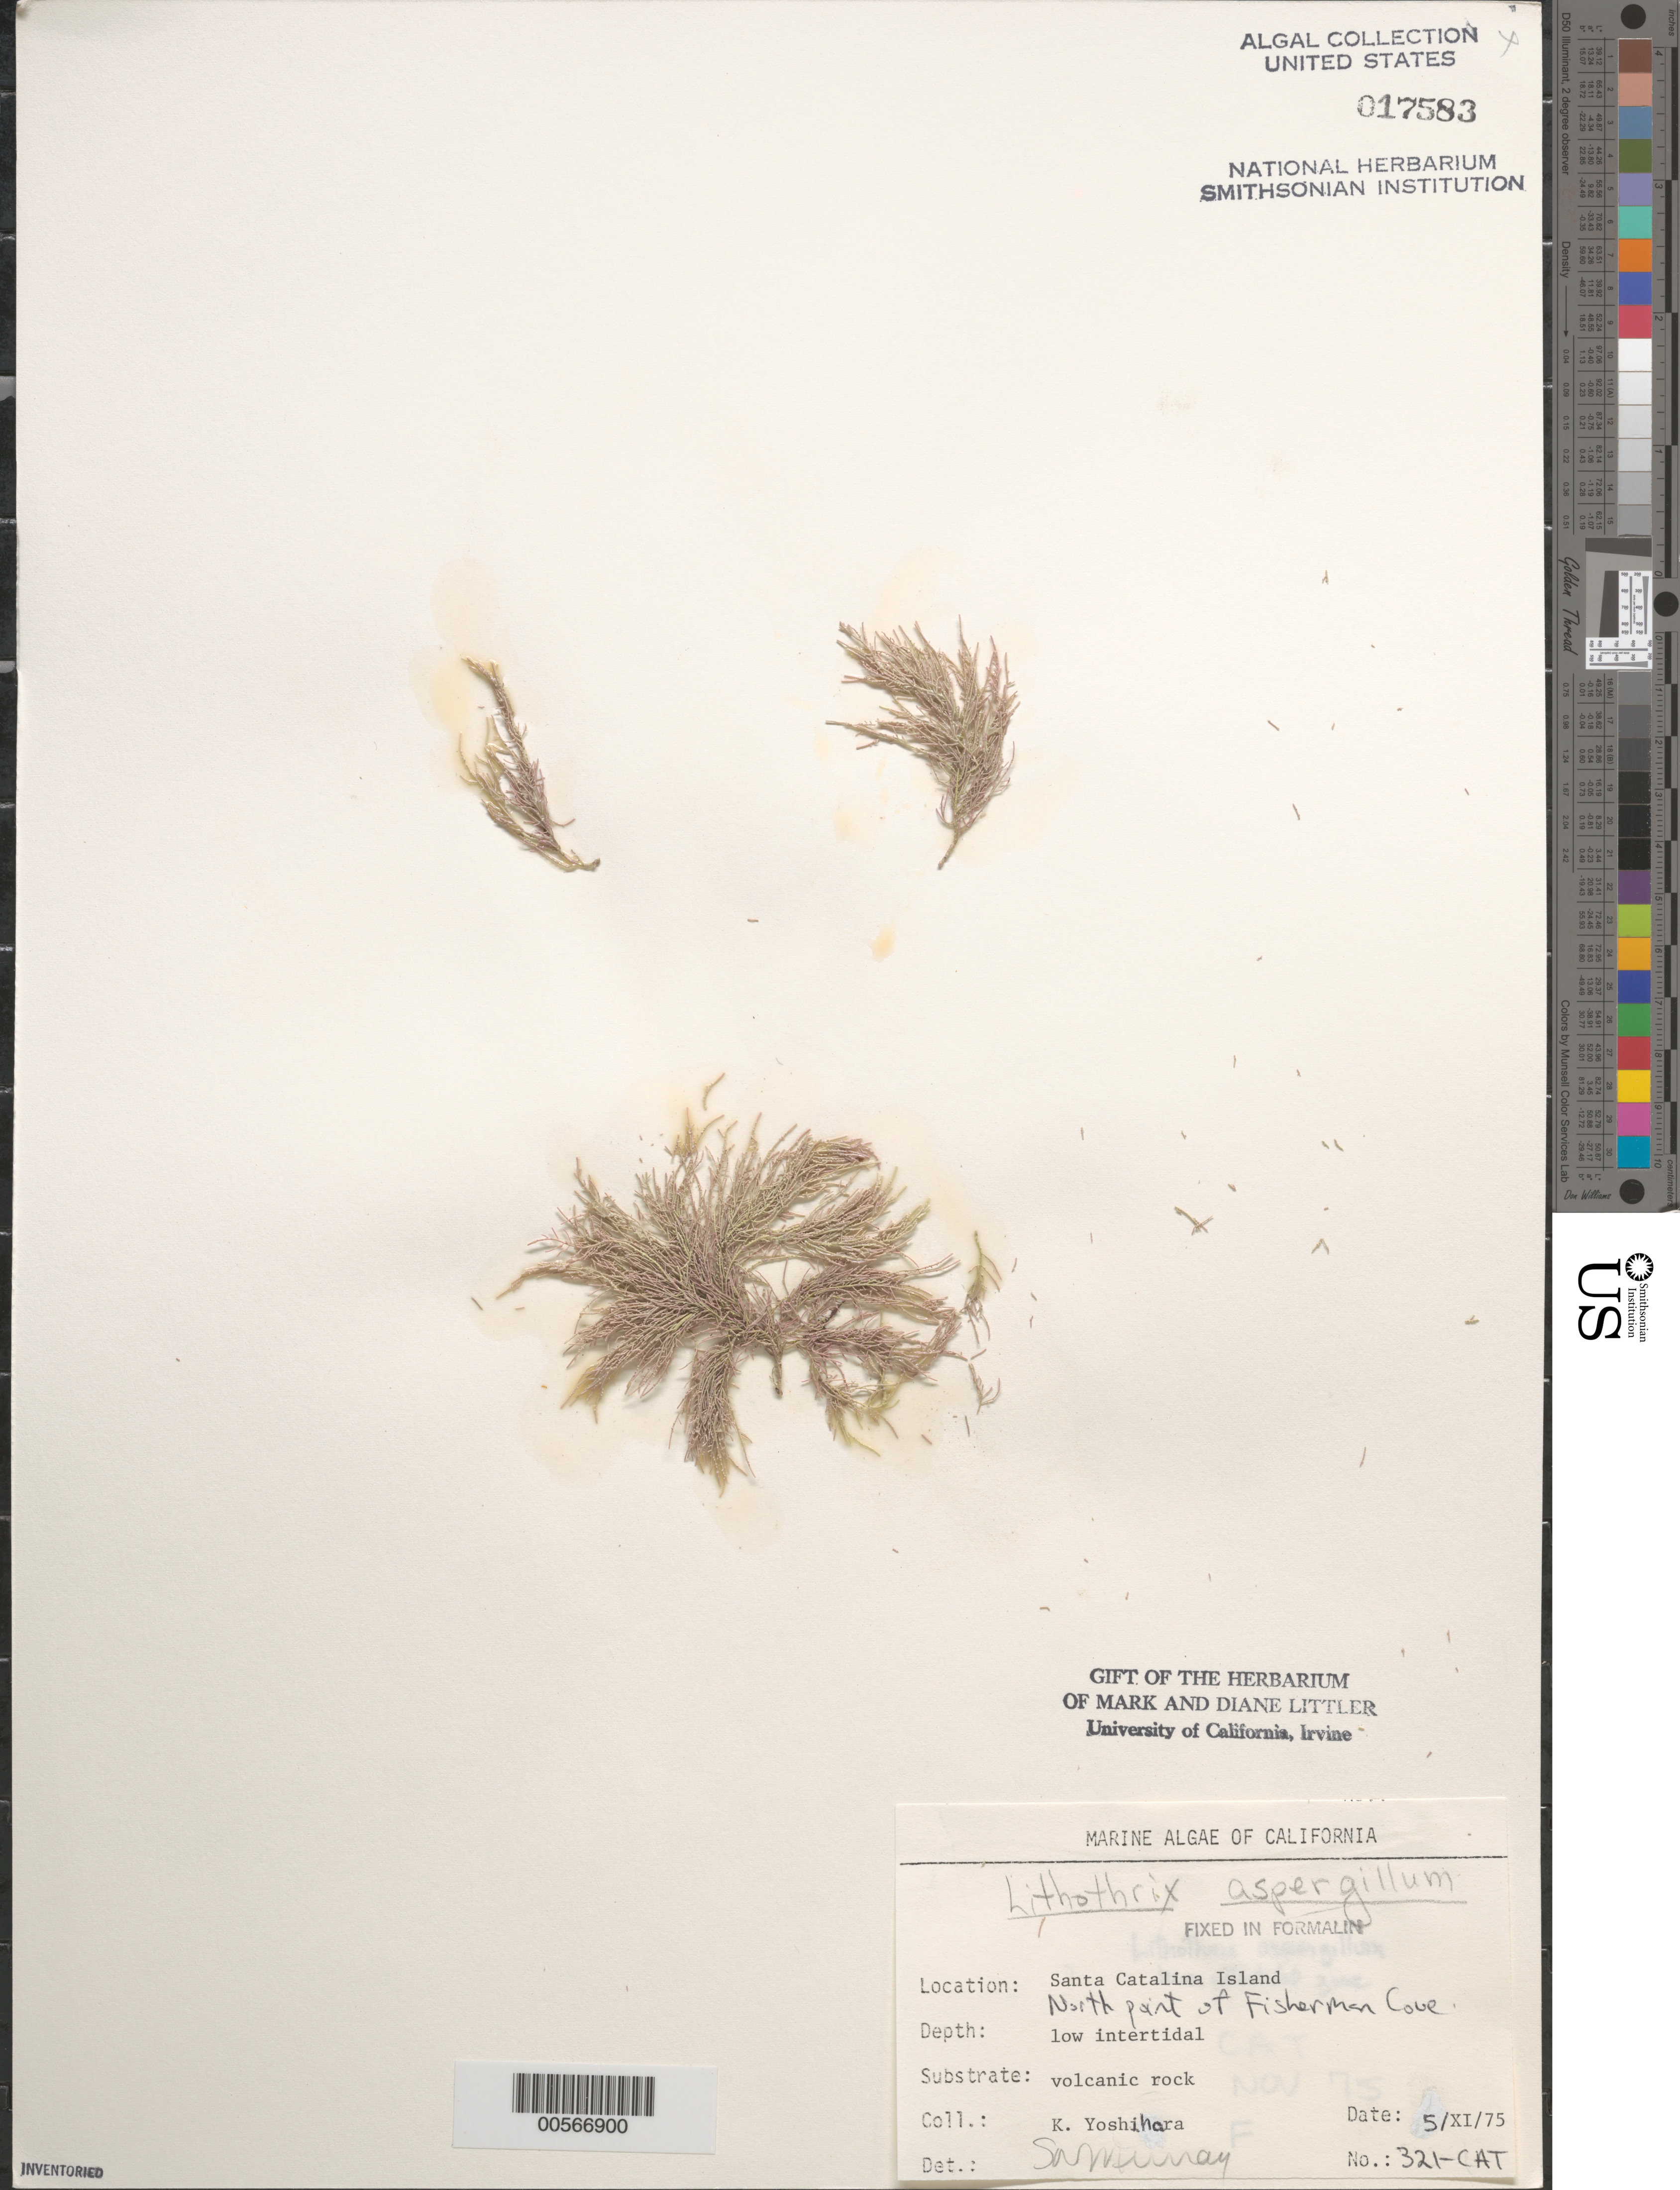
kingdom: Plantae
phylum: Rhodophyta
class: Florideophyceae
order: Corallinales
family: Lithophyllaceae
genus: Lithothrix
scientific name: Lithothrix aspergillum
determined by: Murray, S. N.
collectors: K. Yoshihara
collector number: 321-cat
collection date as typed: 05 Nov 1975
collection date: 1975-11-05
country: United States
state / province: California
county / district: Los Angeles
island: Santa Catalina Island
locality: Fisherman Cove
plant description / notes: BLM-SOCALBIGHT Rocky Intertidal Survey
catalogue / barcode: US 17583